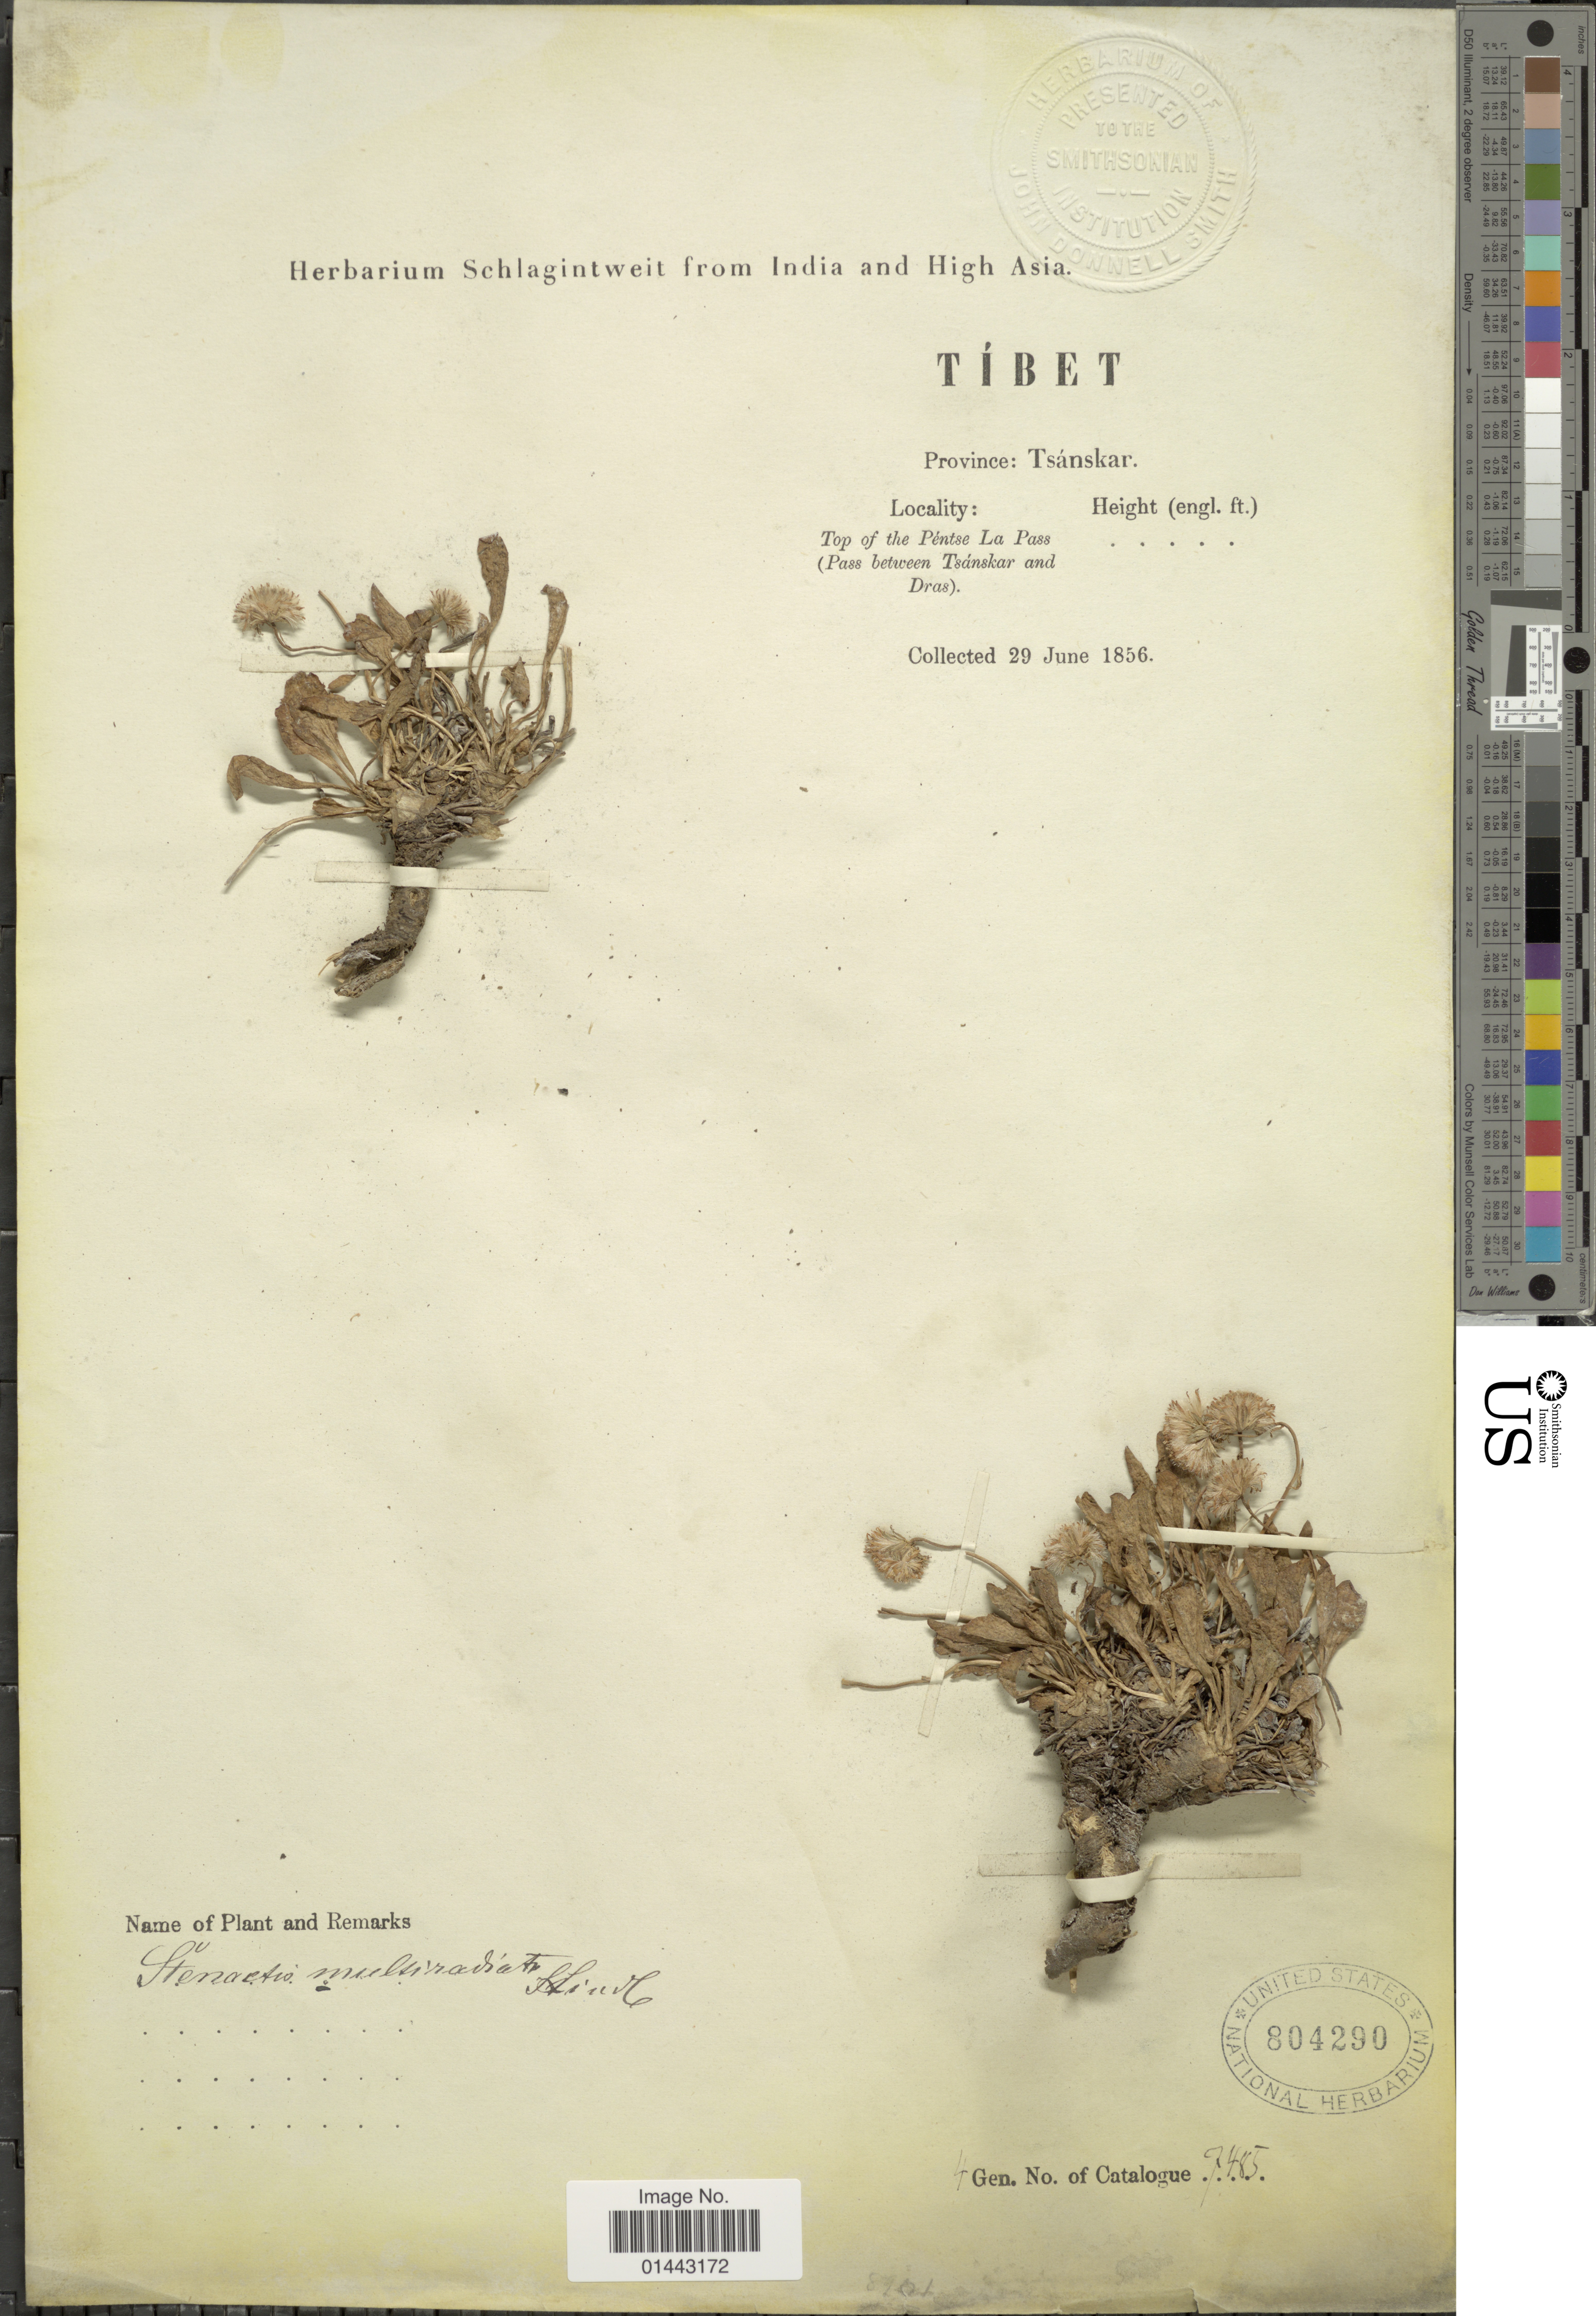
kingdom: Plantae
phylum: Tracheophyta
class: Magnoliopsida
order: Asterales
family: Asteraceae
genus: Erigeron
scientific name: Erigeron uniflorus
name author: L.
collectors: ex herb. Schlagintweit from India and High Asia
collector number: Gen. No. of Catalogue 7485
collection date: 1856-06-29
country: China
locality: Tibet, Province: Tsanskar, Top of the Pentse La Pas (Pass between Tsanskar and Dras).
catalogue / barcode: US 804290